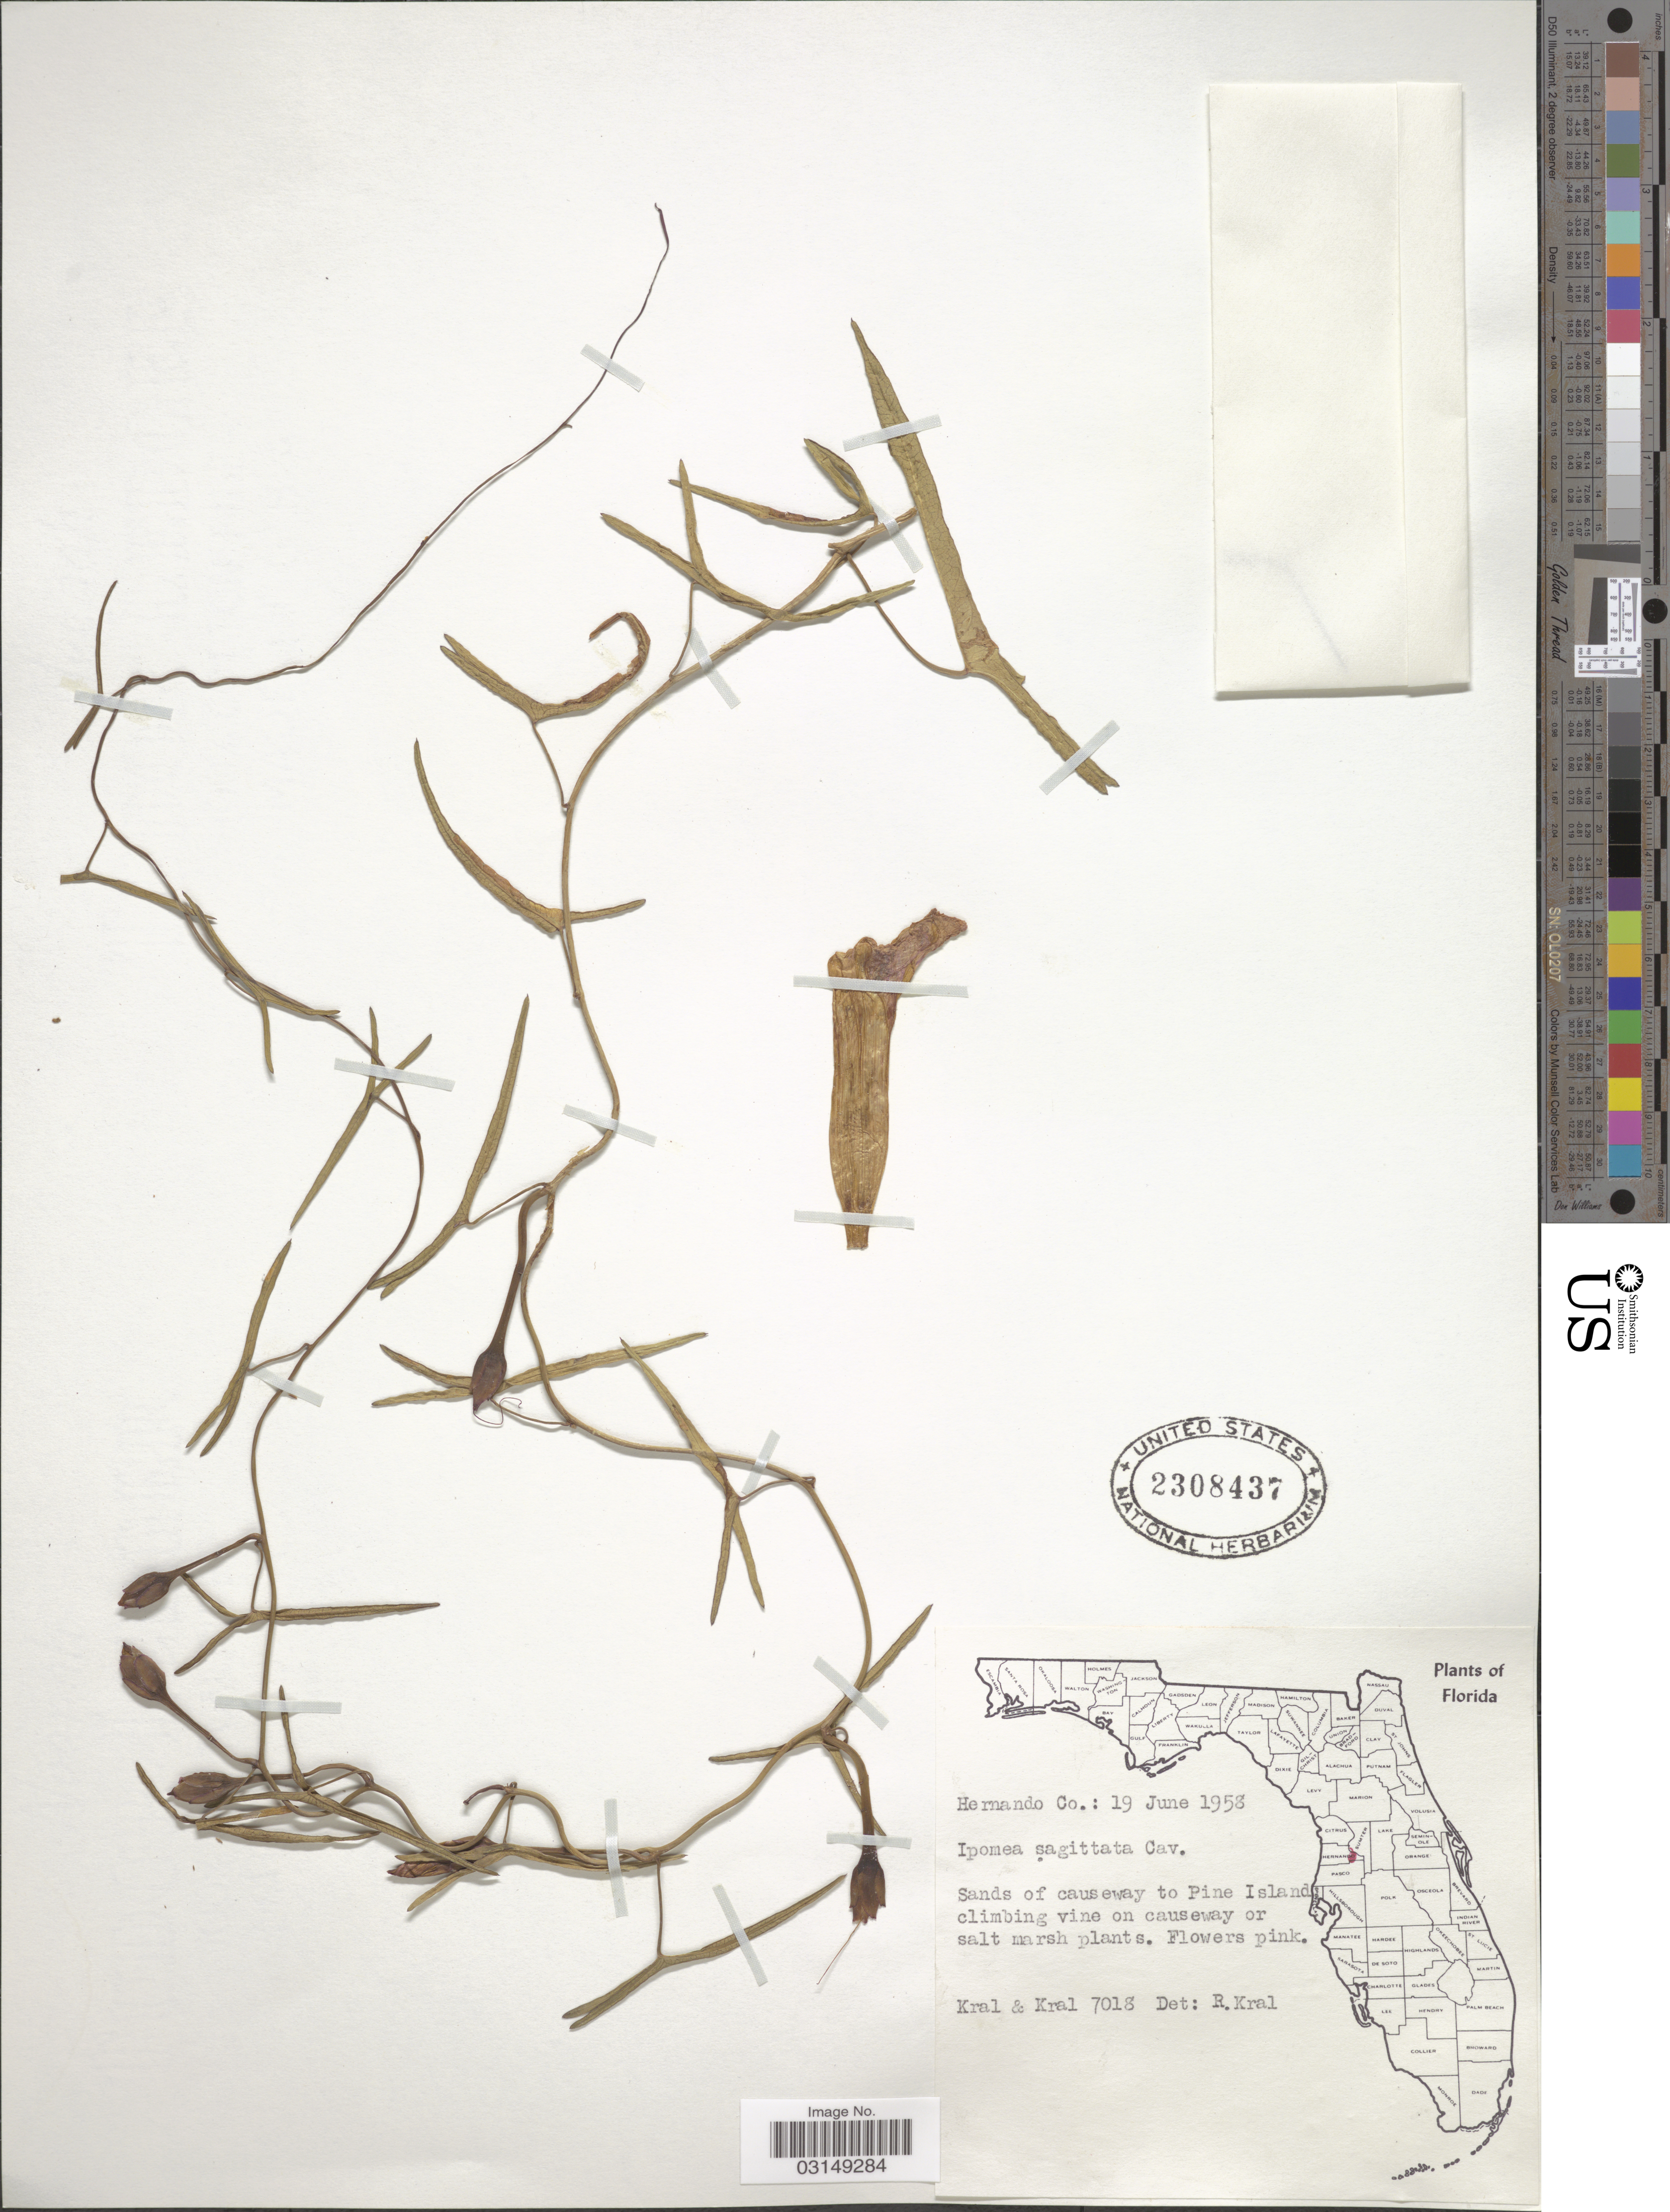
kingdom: Plantae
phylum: Tracheophyta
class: Magnoliopsida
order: Solanales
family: Convolvulaceae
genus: Ipomoea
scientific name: Ipomoea sagittata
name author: Poir.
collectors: -- Kral & -- Kral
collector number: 7018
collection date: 1958-06-19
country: United States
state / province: Florida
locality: Hernando Co. Sands of causeway to Pine Island.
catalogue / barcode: US 2308437